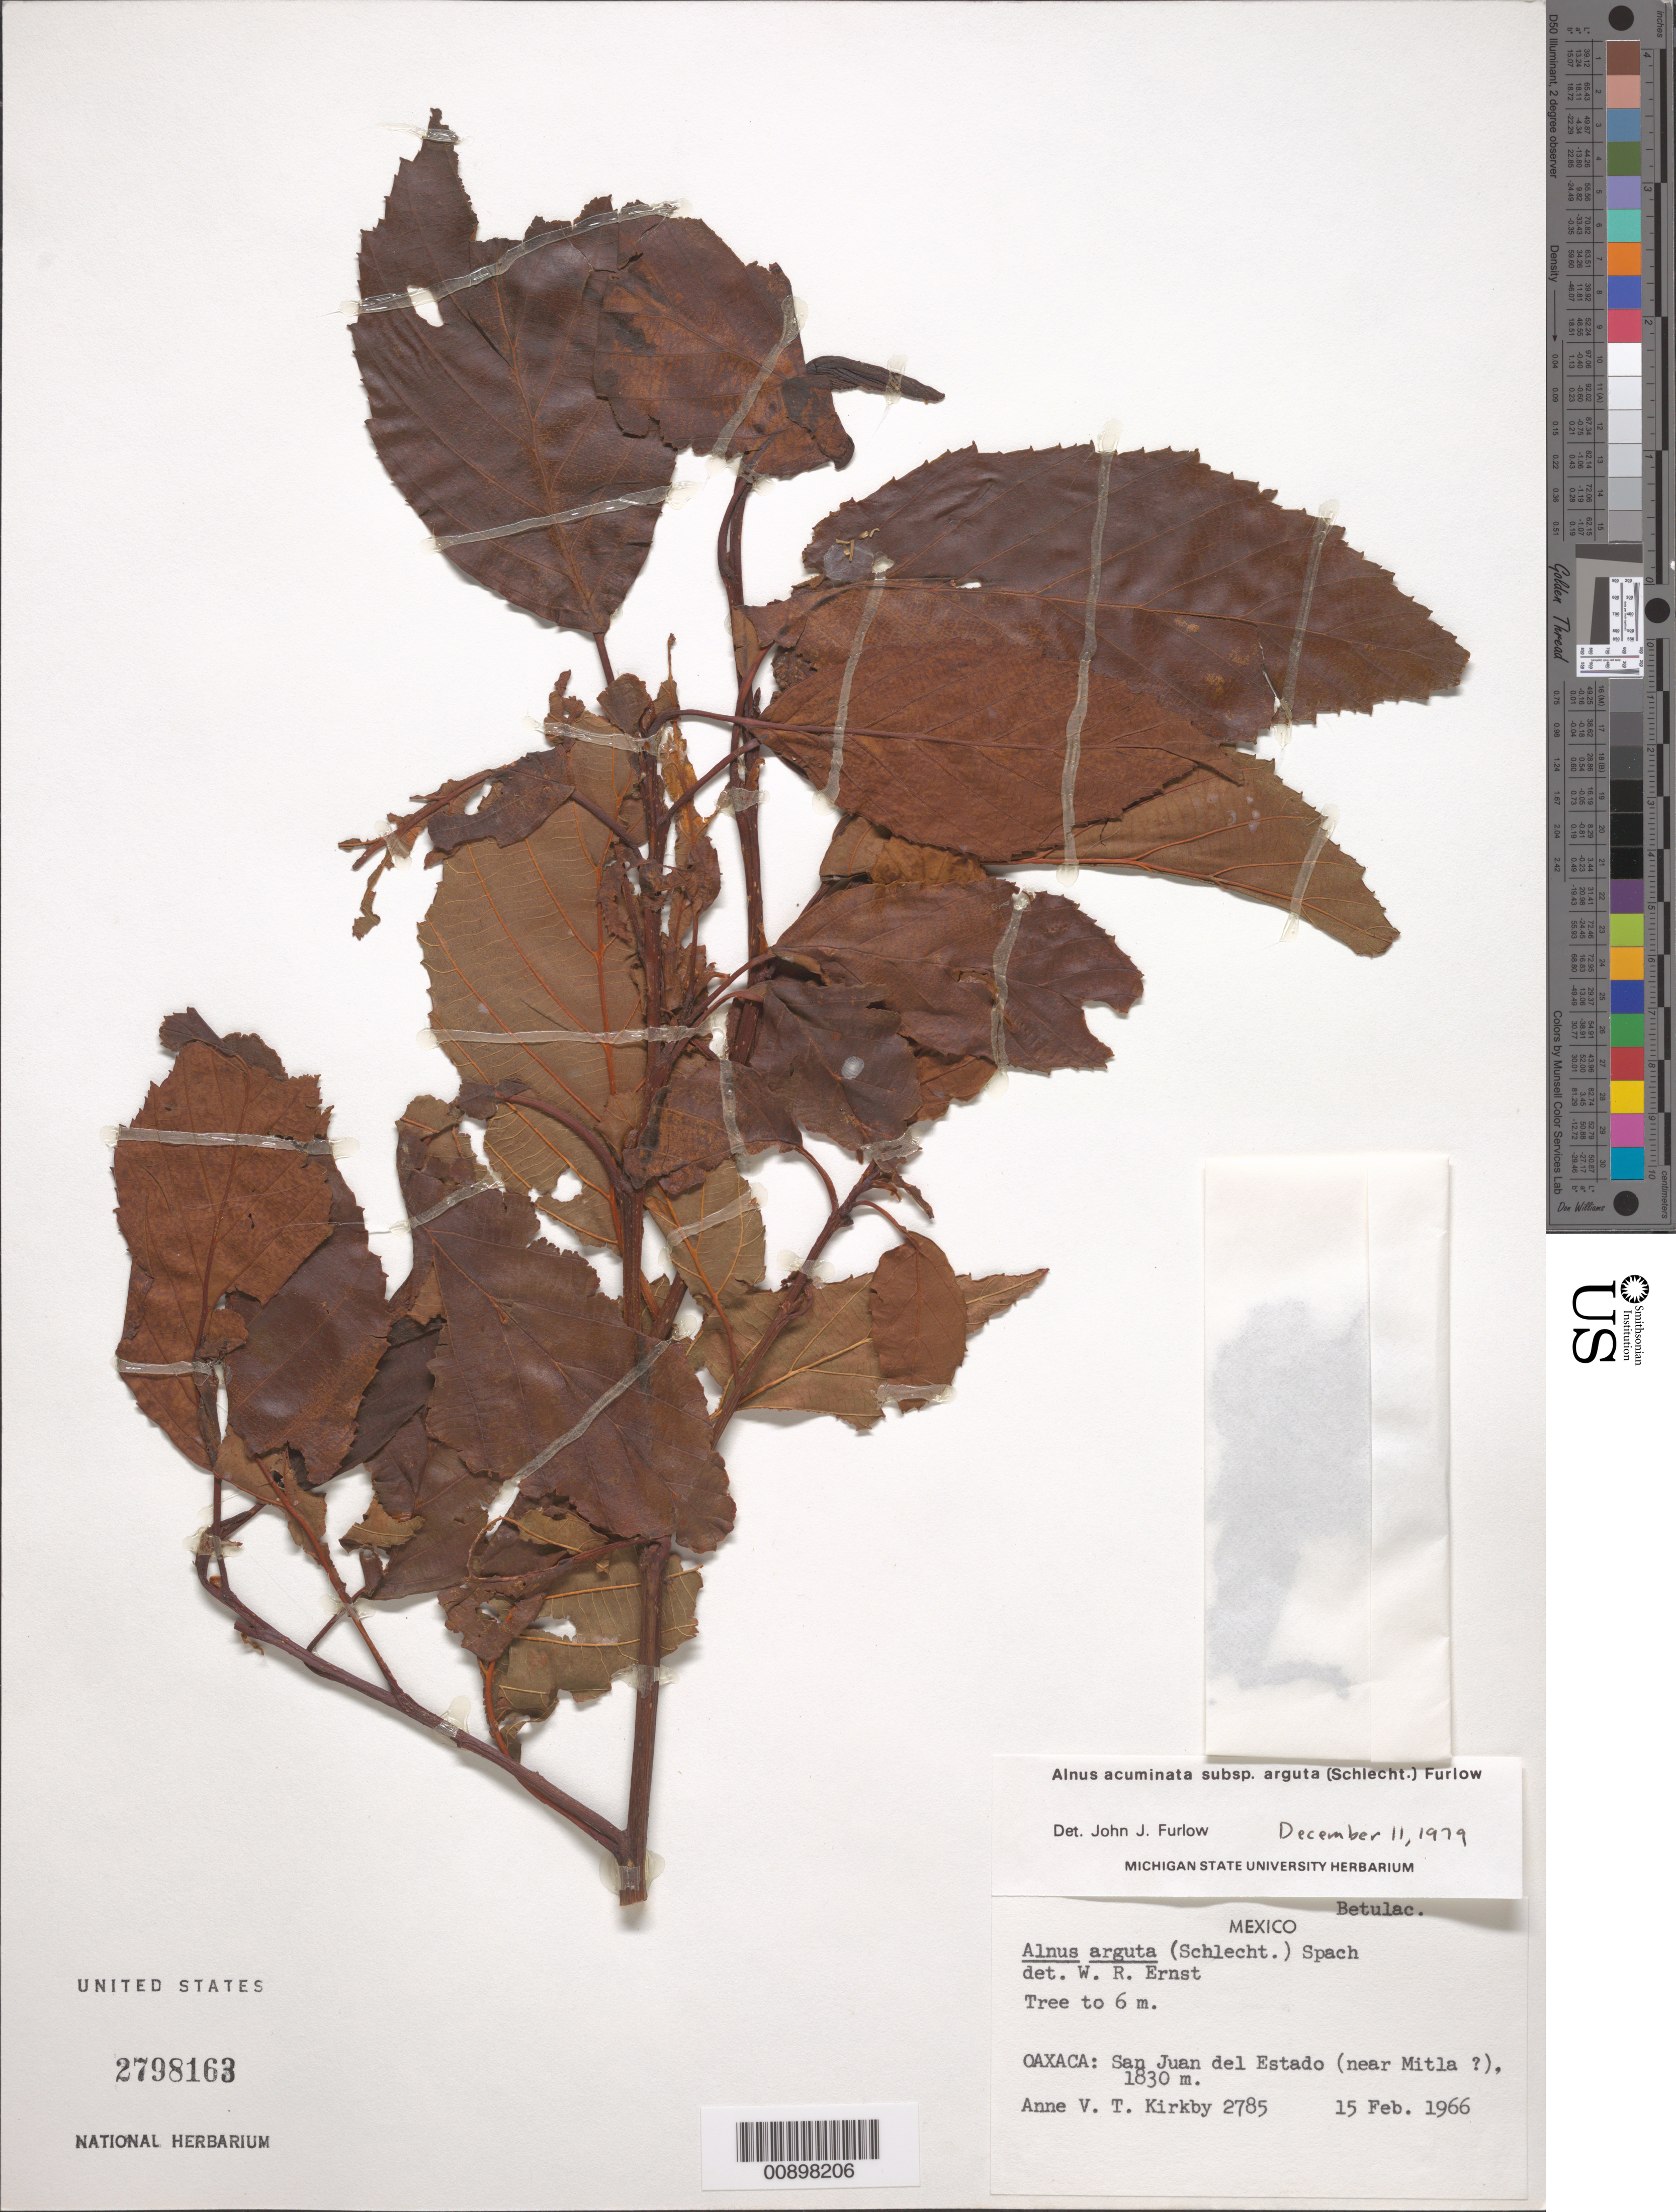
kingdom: Plantae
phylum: Tracheophyta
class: Magnoliopsida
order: Fagales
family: Betulaceae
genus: Alnus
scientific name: Alnus acuminata subsp. arguta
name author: (Schltdl.) Furlow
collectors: A. Kirkby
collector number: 2785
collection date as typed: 15 Feb 1966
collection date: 1966-02-15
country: Mexico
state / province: Oaxaca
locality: Oaxaca: San Juan del Estado (near Mitla ?).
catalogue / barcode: US 2798163